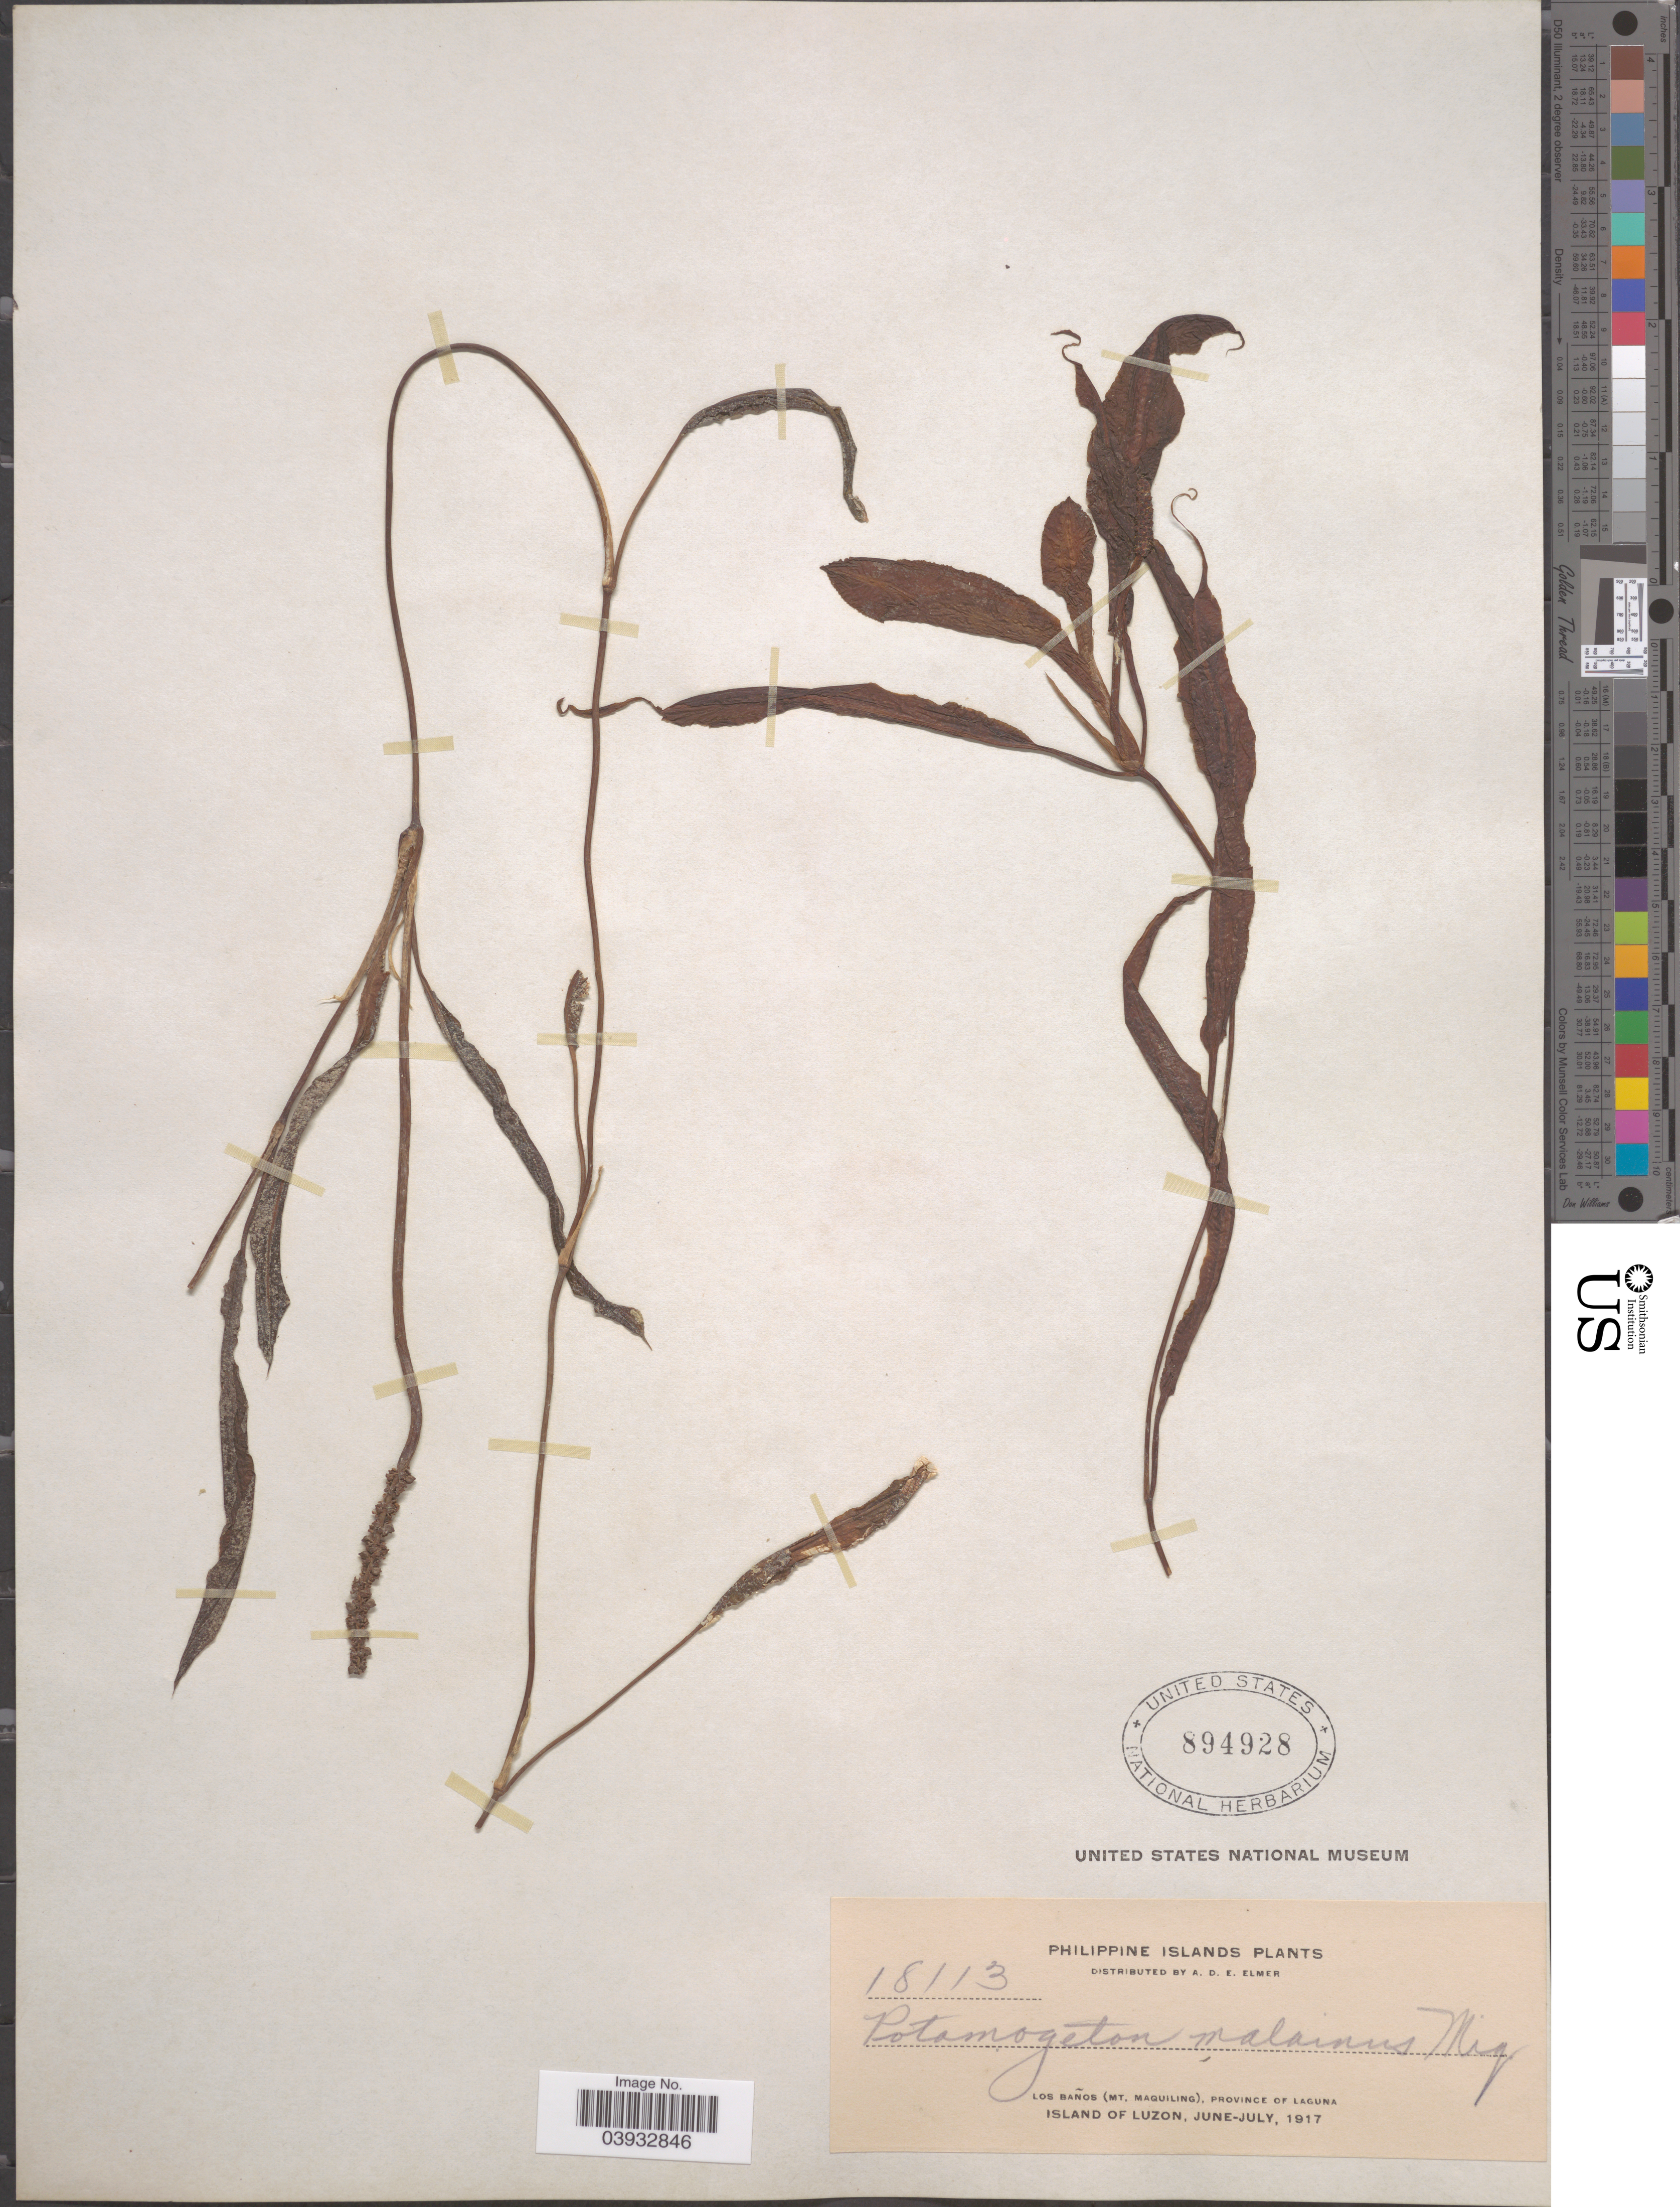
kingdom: Plantae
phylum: Tracheophyta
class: Liliopsida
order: Alismatales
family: Potamogetonaceae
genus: Potamogeton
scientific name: Potamogeton malaianus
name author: Miq.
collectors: A. D. E. Elmer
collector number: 18113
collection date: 1917-06/1917-07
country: Philippines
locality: Philippine Islands. Los Baños (Mt. Maquiling), Province of Laguna, Island of Luzon.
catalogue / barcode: US 894928